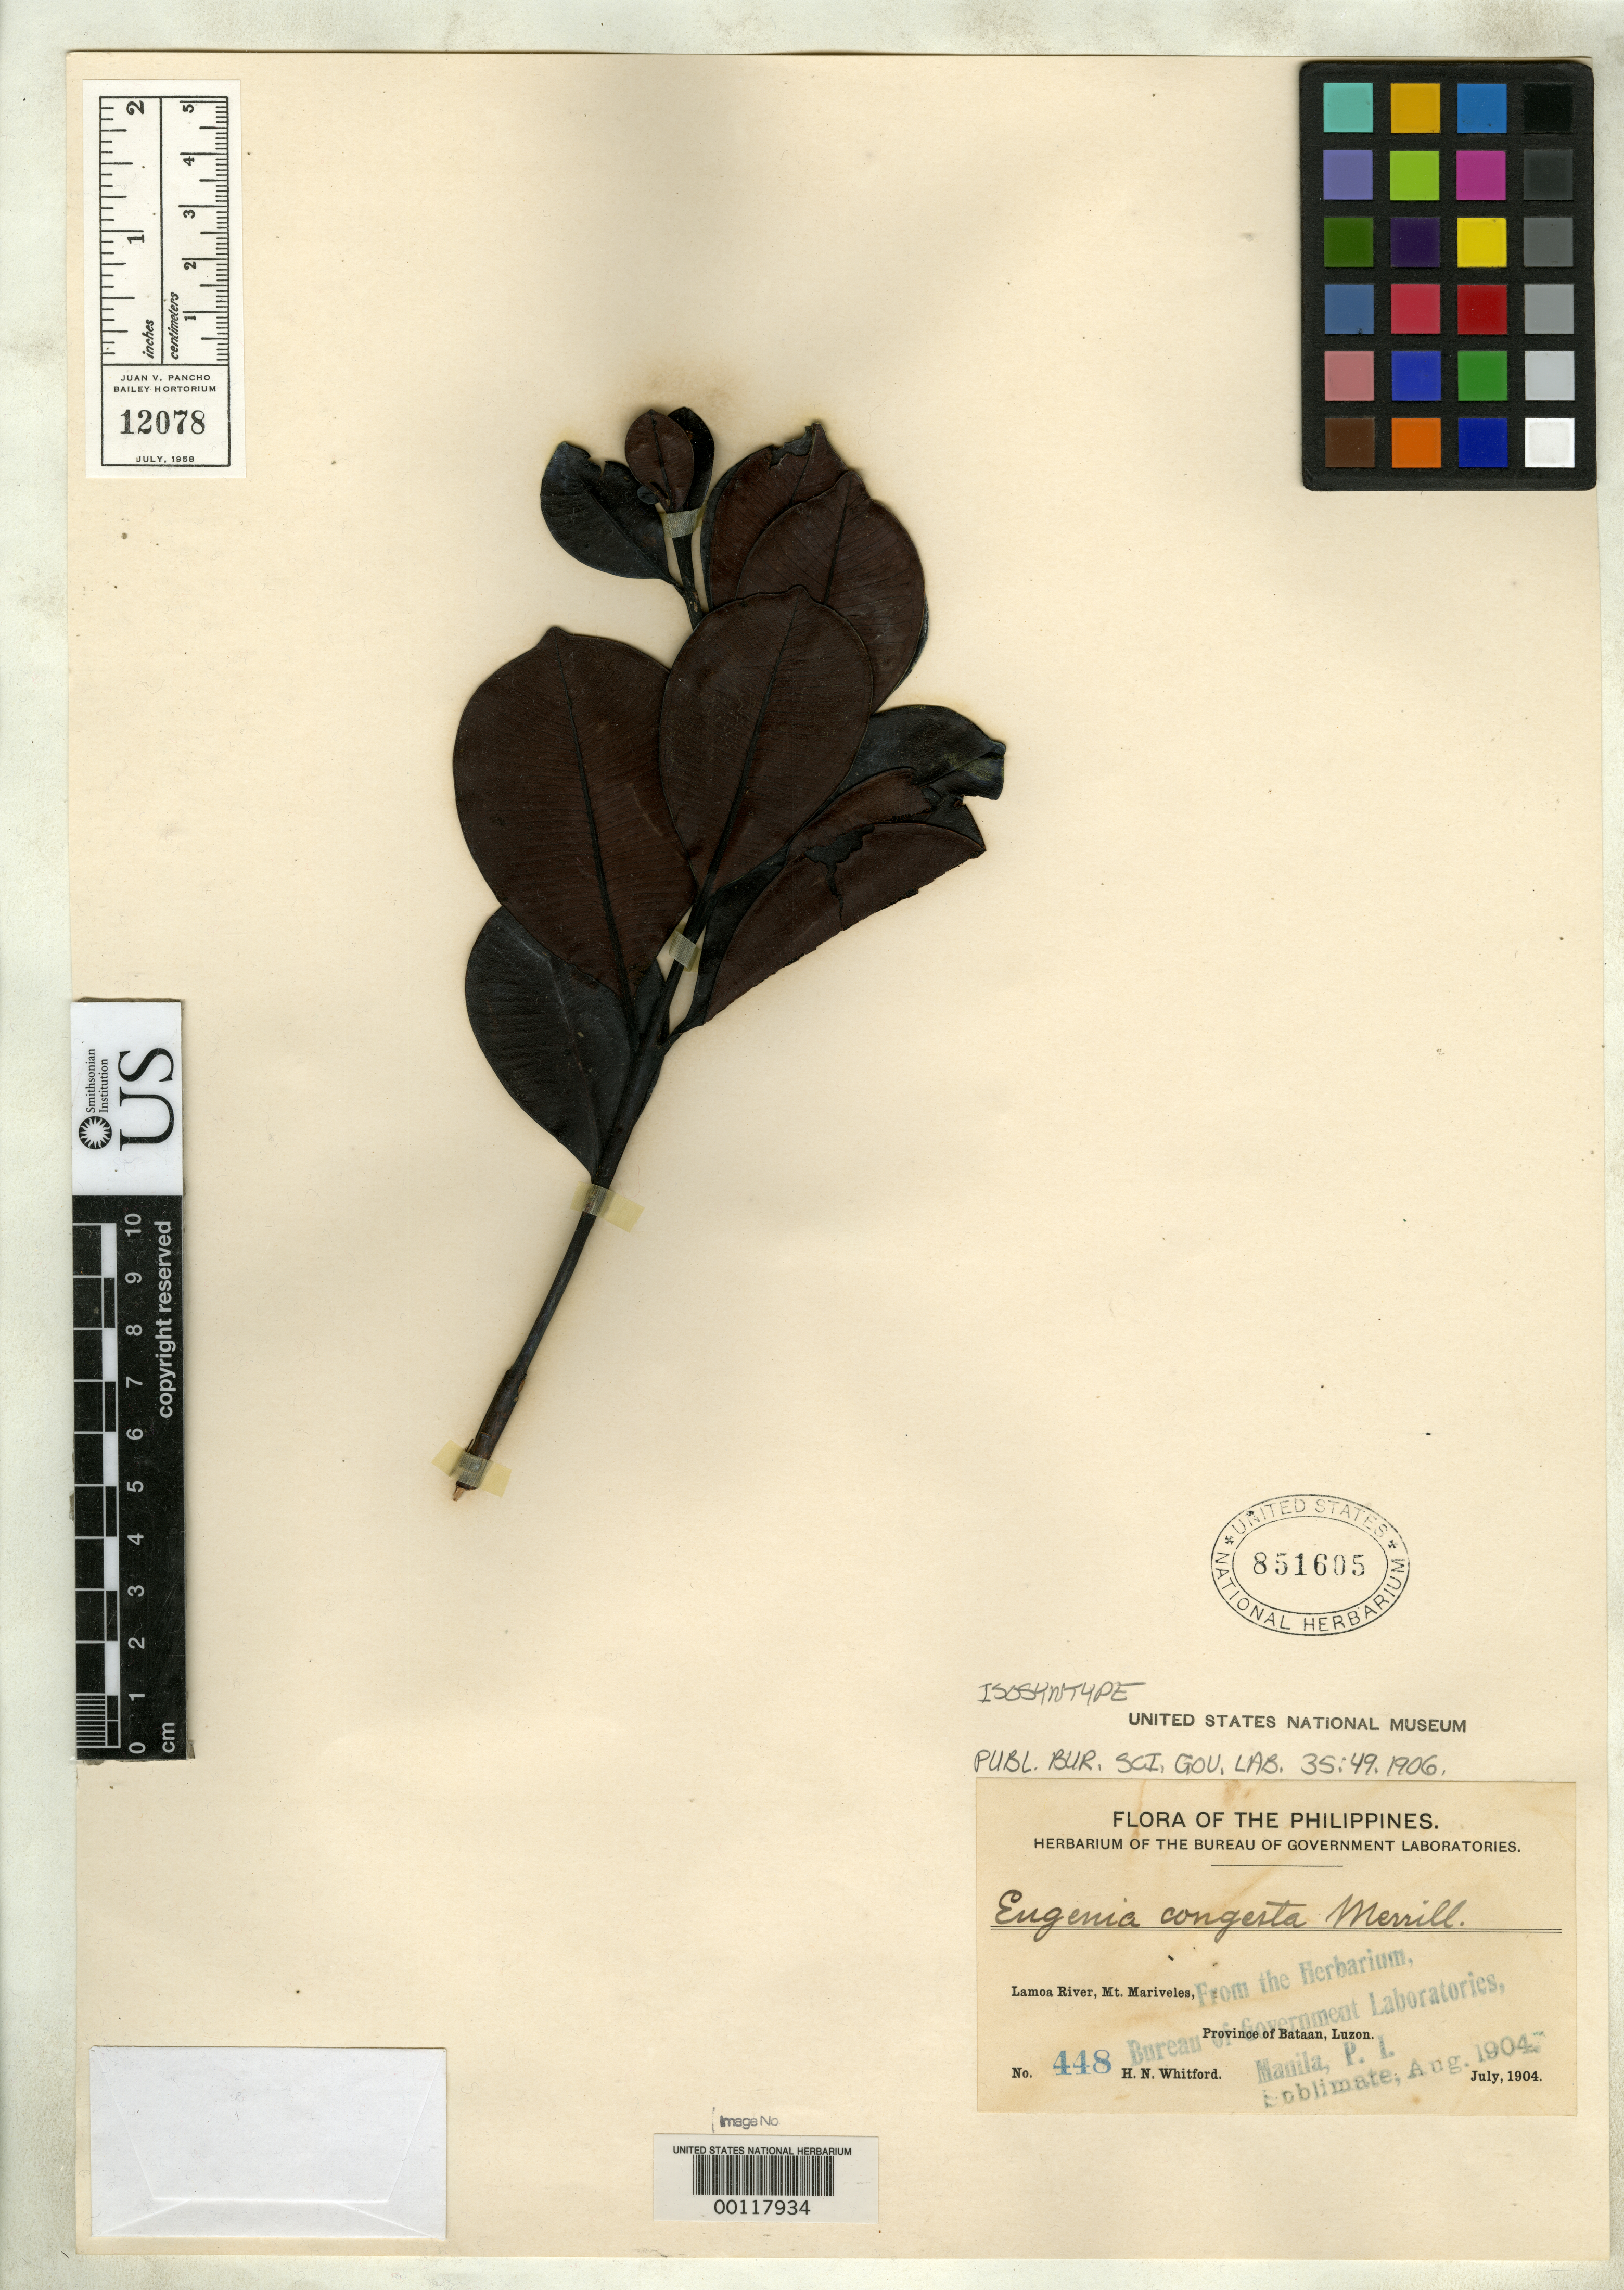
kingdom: Plantae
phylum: Tracheophyta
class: Magnoliopsida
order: Myrtales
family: Myrtaceae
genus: Eugenia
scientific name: Eugenia congesta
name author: Merr.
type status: Isosyntype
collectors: H. N. Whitford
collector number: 448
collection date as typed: Jul 1904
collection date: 1904-07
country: Philippines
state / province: Central Luzon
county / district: Bataan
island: Luzon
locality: Lamao River, Mt Mariveles, Province of Bataan, Luzon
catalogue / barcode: US 851605